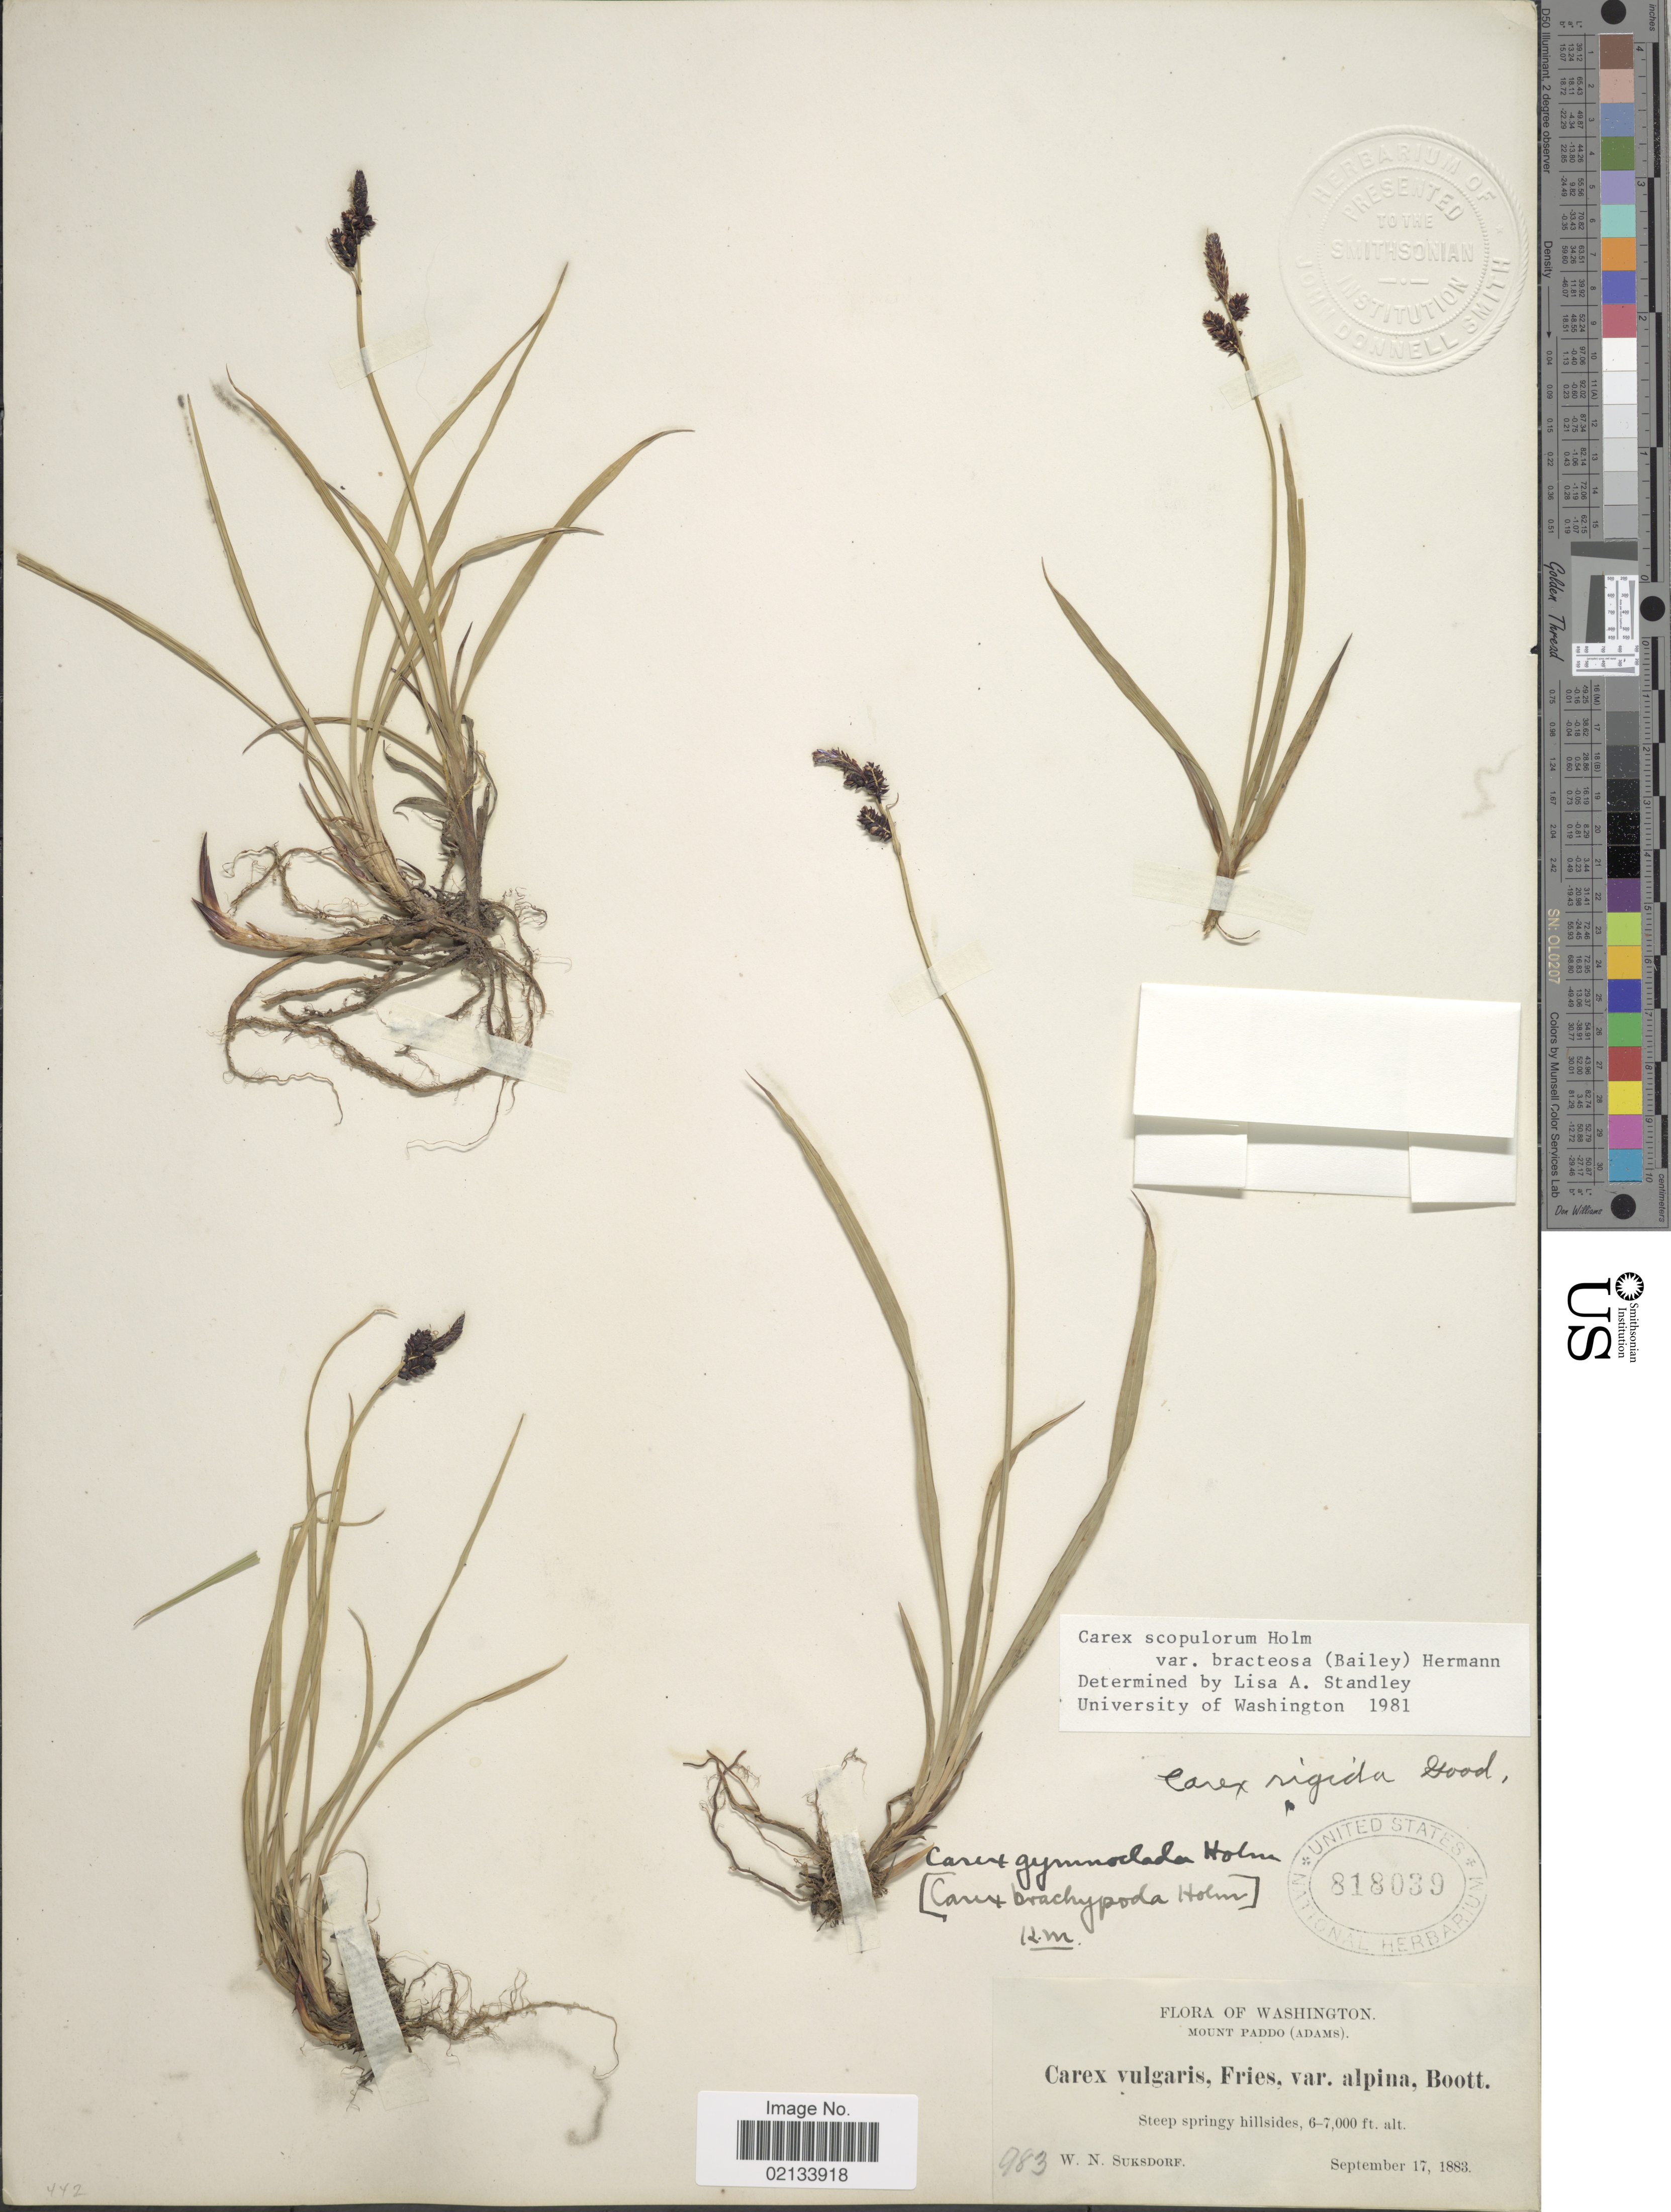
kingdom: Plantae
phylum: Tracheophyta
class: Liliopsida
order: Poales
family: Cyperaceae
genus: Carex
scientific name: Carex scopulorum var. bracteosa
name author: (L.H. Bailey) F.J. Herm.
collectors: W. N. Suksdorf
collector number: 983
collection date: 1883-09-17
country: United States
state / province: Washington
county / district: Skamania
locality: Mount Paddo (Adams), steep springy hillsides.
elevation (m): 1829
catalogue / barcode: US 818039